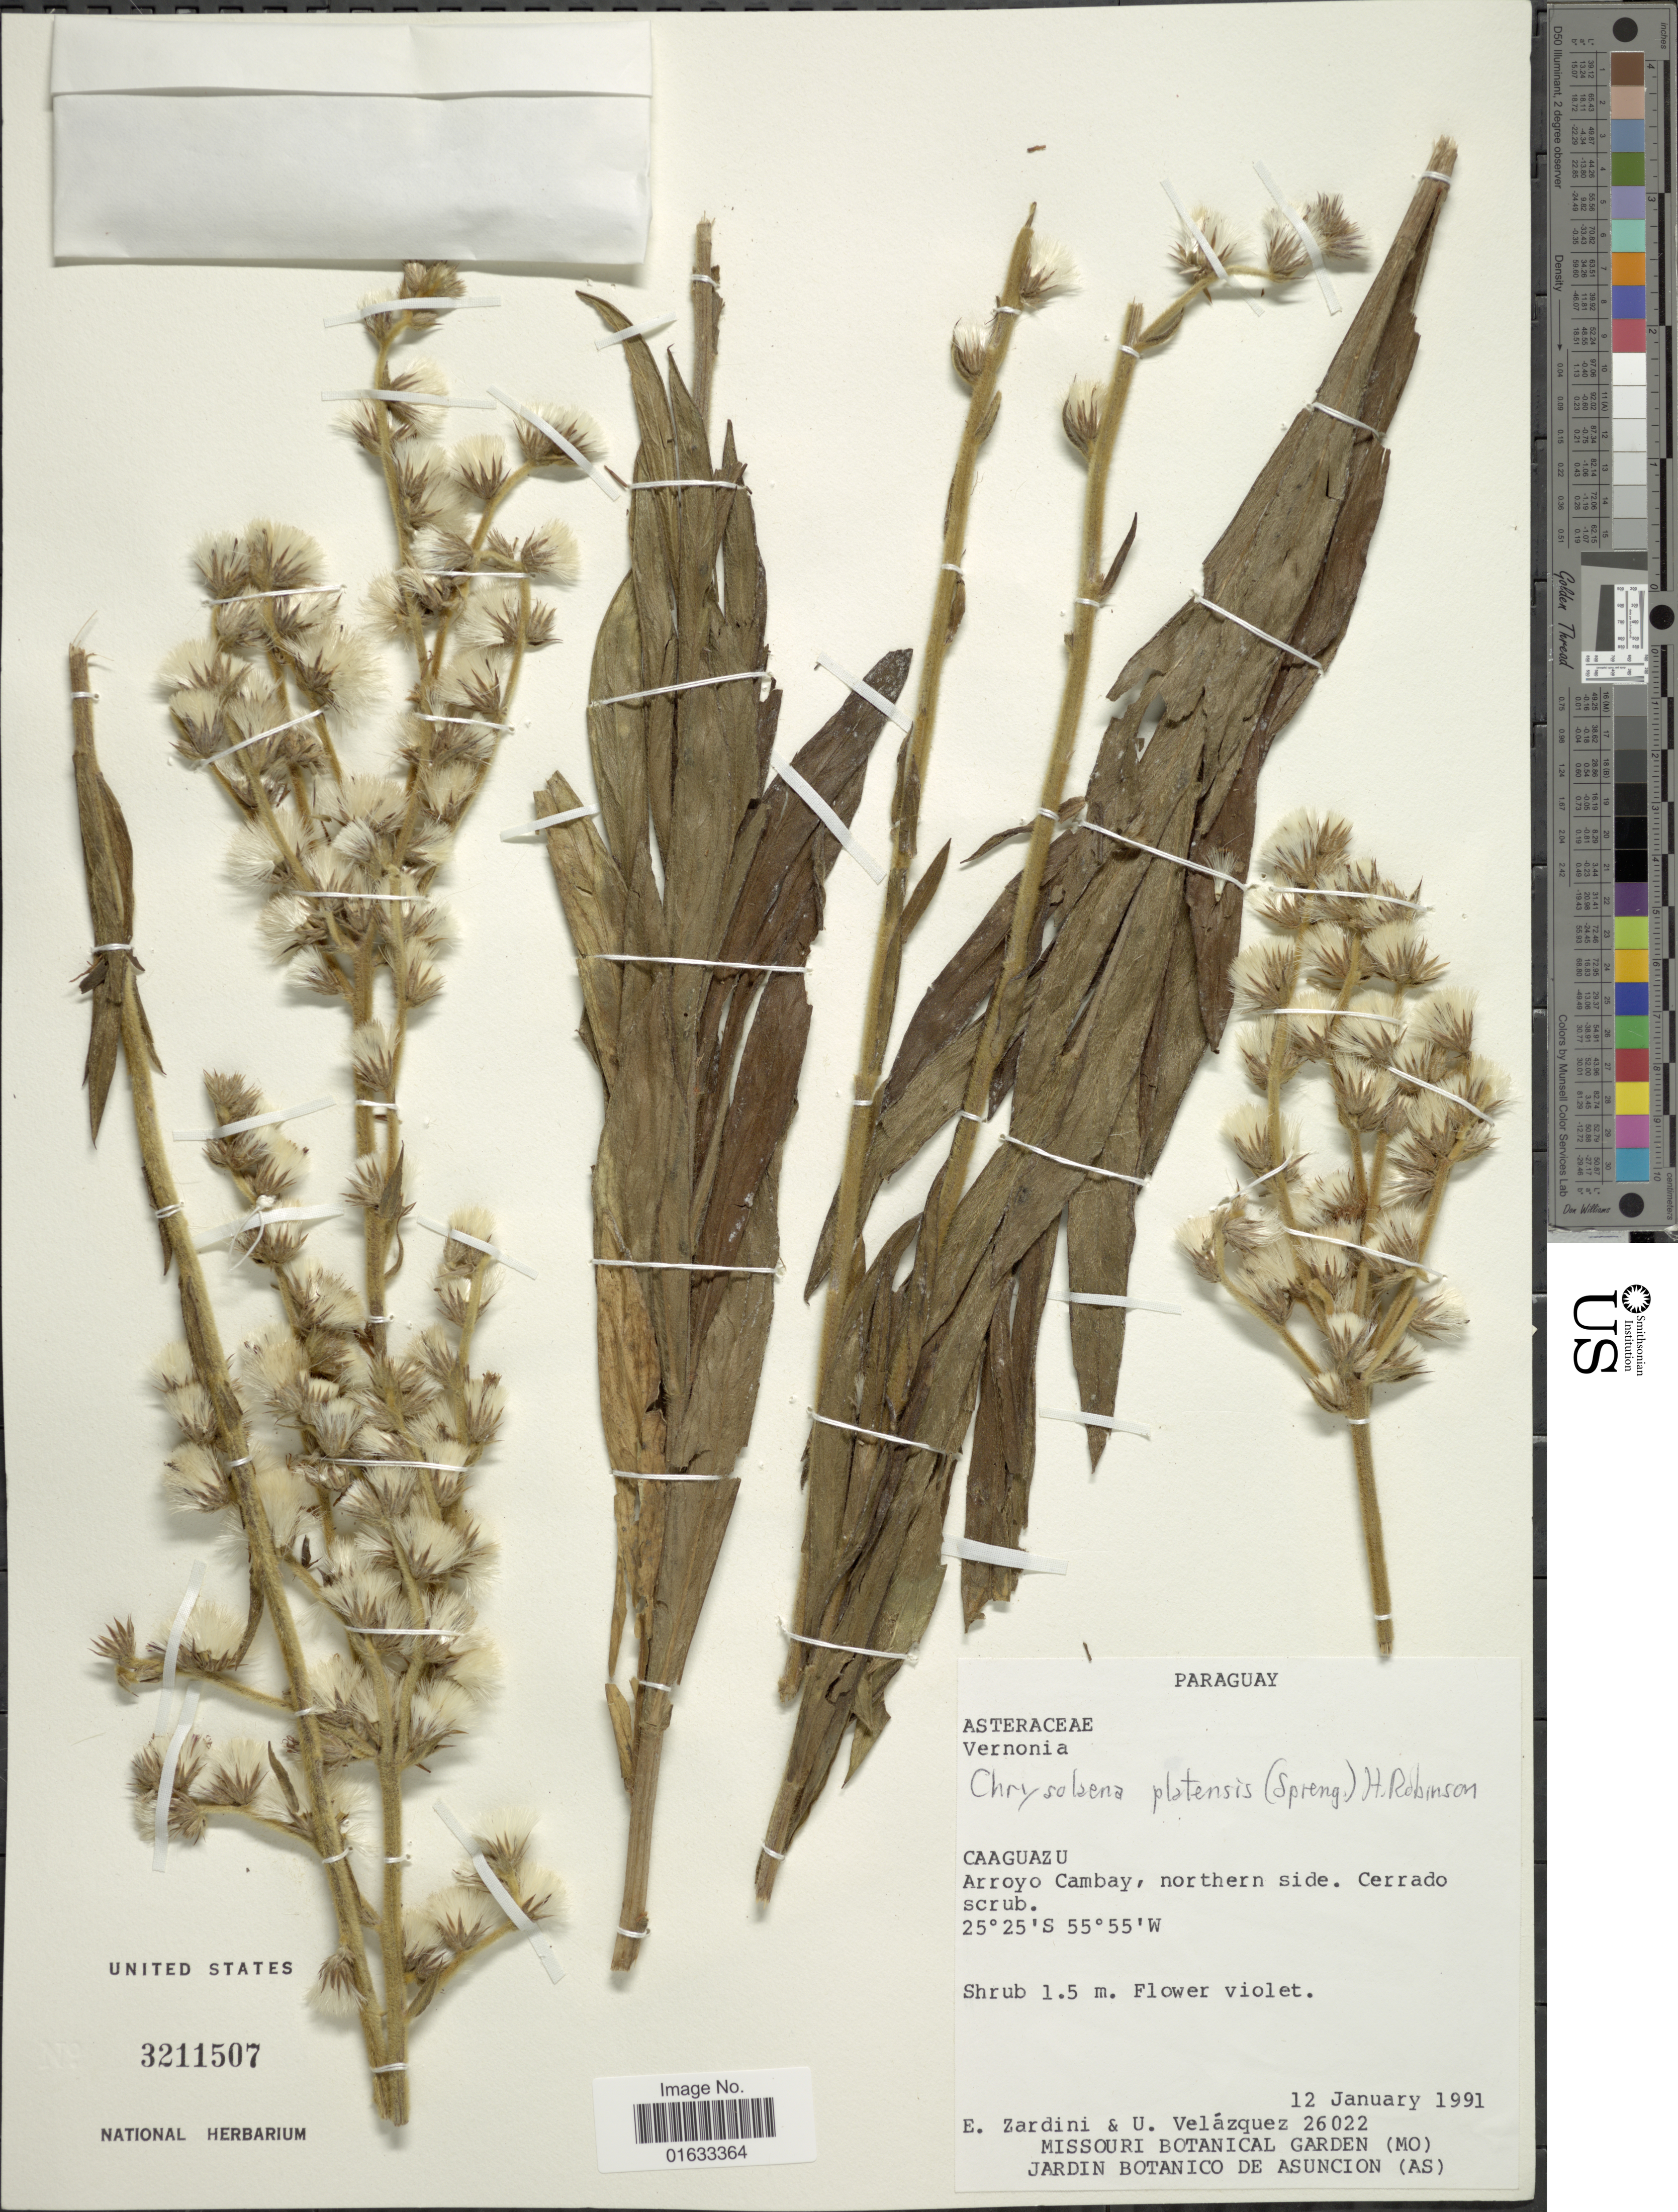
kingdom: Plantae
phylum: Tracheophyta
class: Magnoliopsida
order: Asterales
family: Asteraceae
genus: Chrysolaena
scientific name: Chrysolaena platensis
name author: (Spreng.) H. Rob.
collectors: E. M. Zardini & U. Velázquez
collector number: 26022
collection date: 1991-01-12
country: Paraguay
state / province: Caaguazu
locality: Caaguazu, Arroyo Cambay, northen side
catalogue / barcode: US 3211507